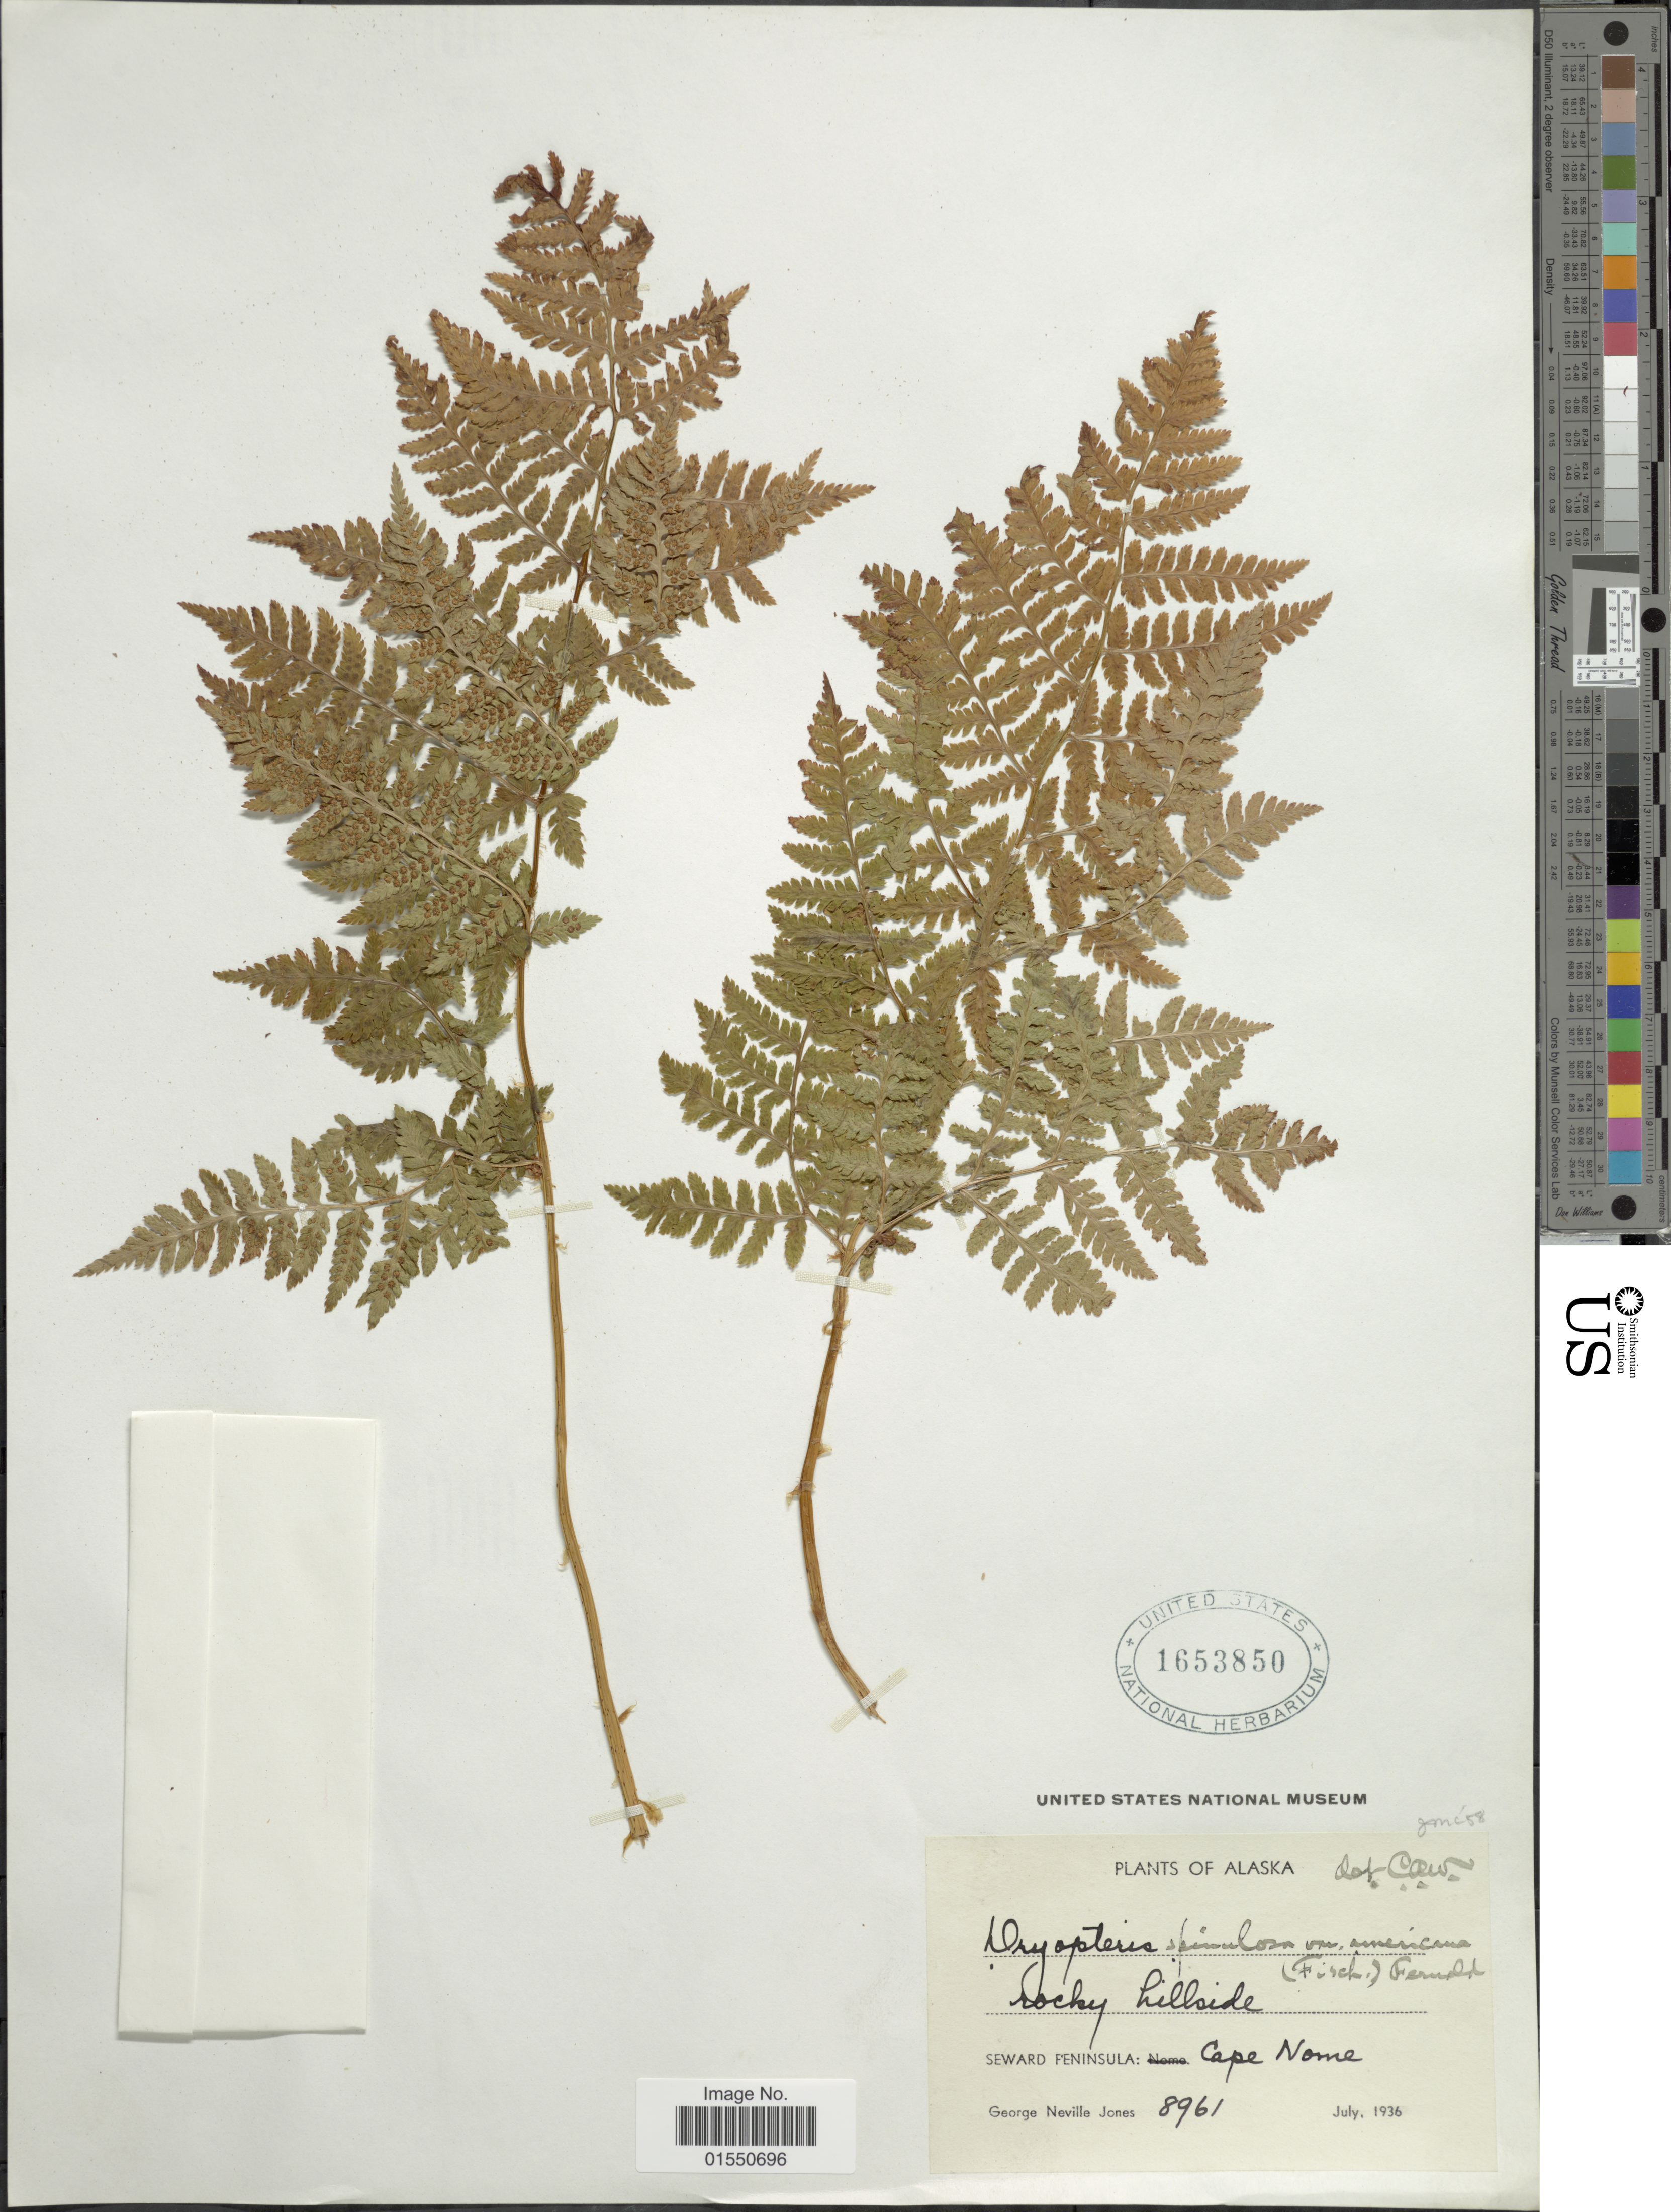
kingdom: Plantae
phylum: Tracheophyta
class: Polypodiopsida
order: Polypodiales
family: Dryopteridaceae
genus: Dryopteris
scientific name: Dryopteris expansa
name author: (C. Presl) Fraser-Jenk. & Jermy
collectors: G. N. Jones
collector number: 8961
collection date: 1936-07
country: United States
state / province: Alaska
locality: Seward Peninsula: Cape Nome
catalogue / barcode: US 1653850